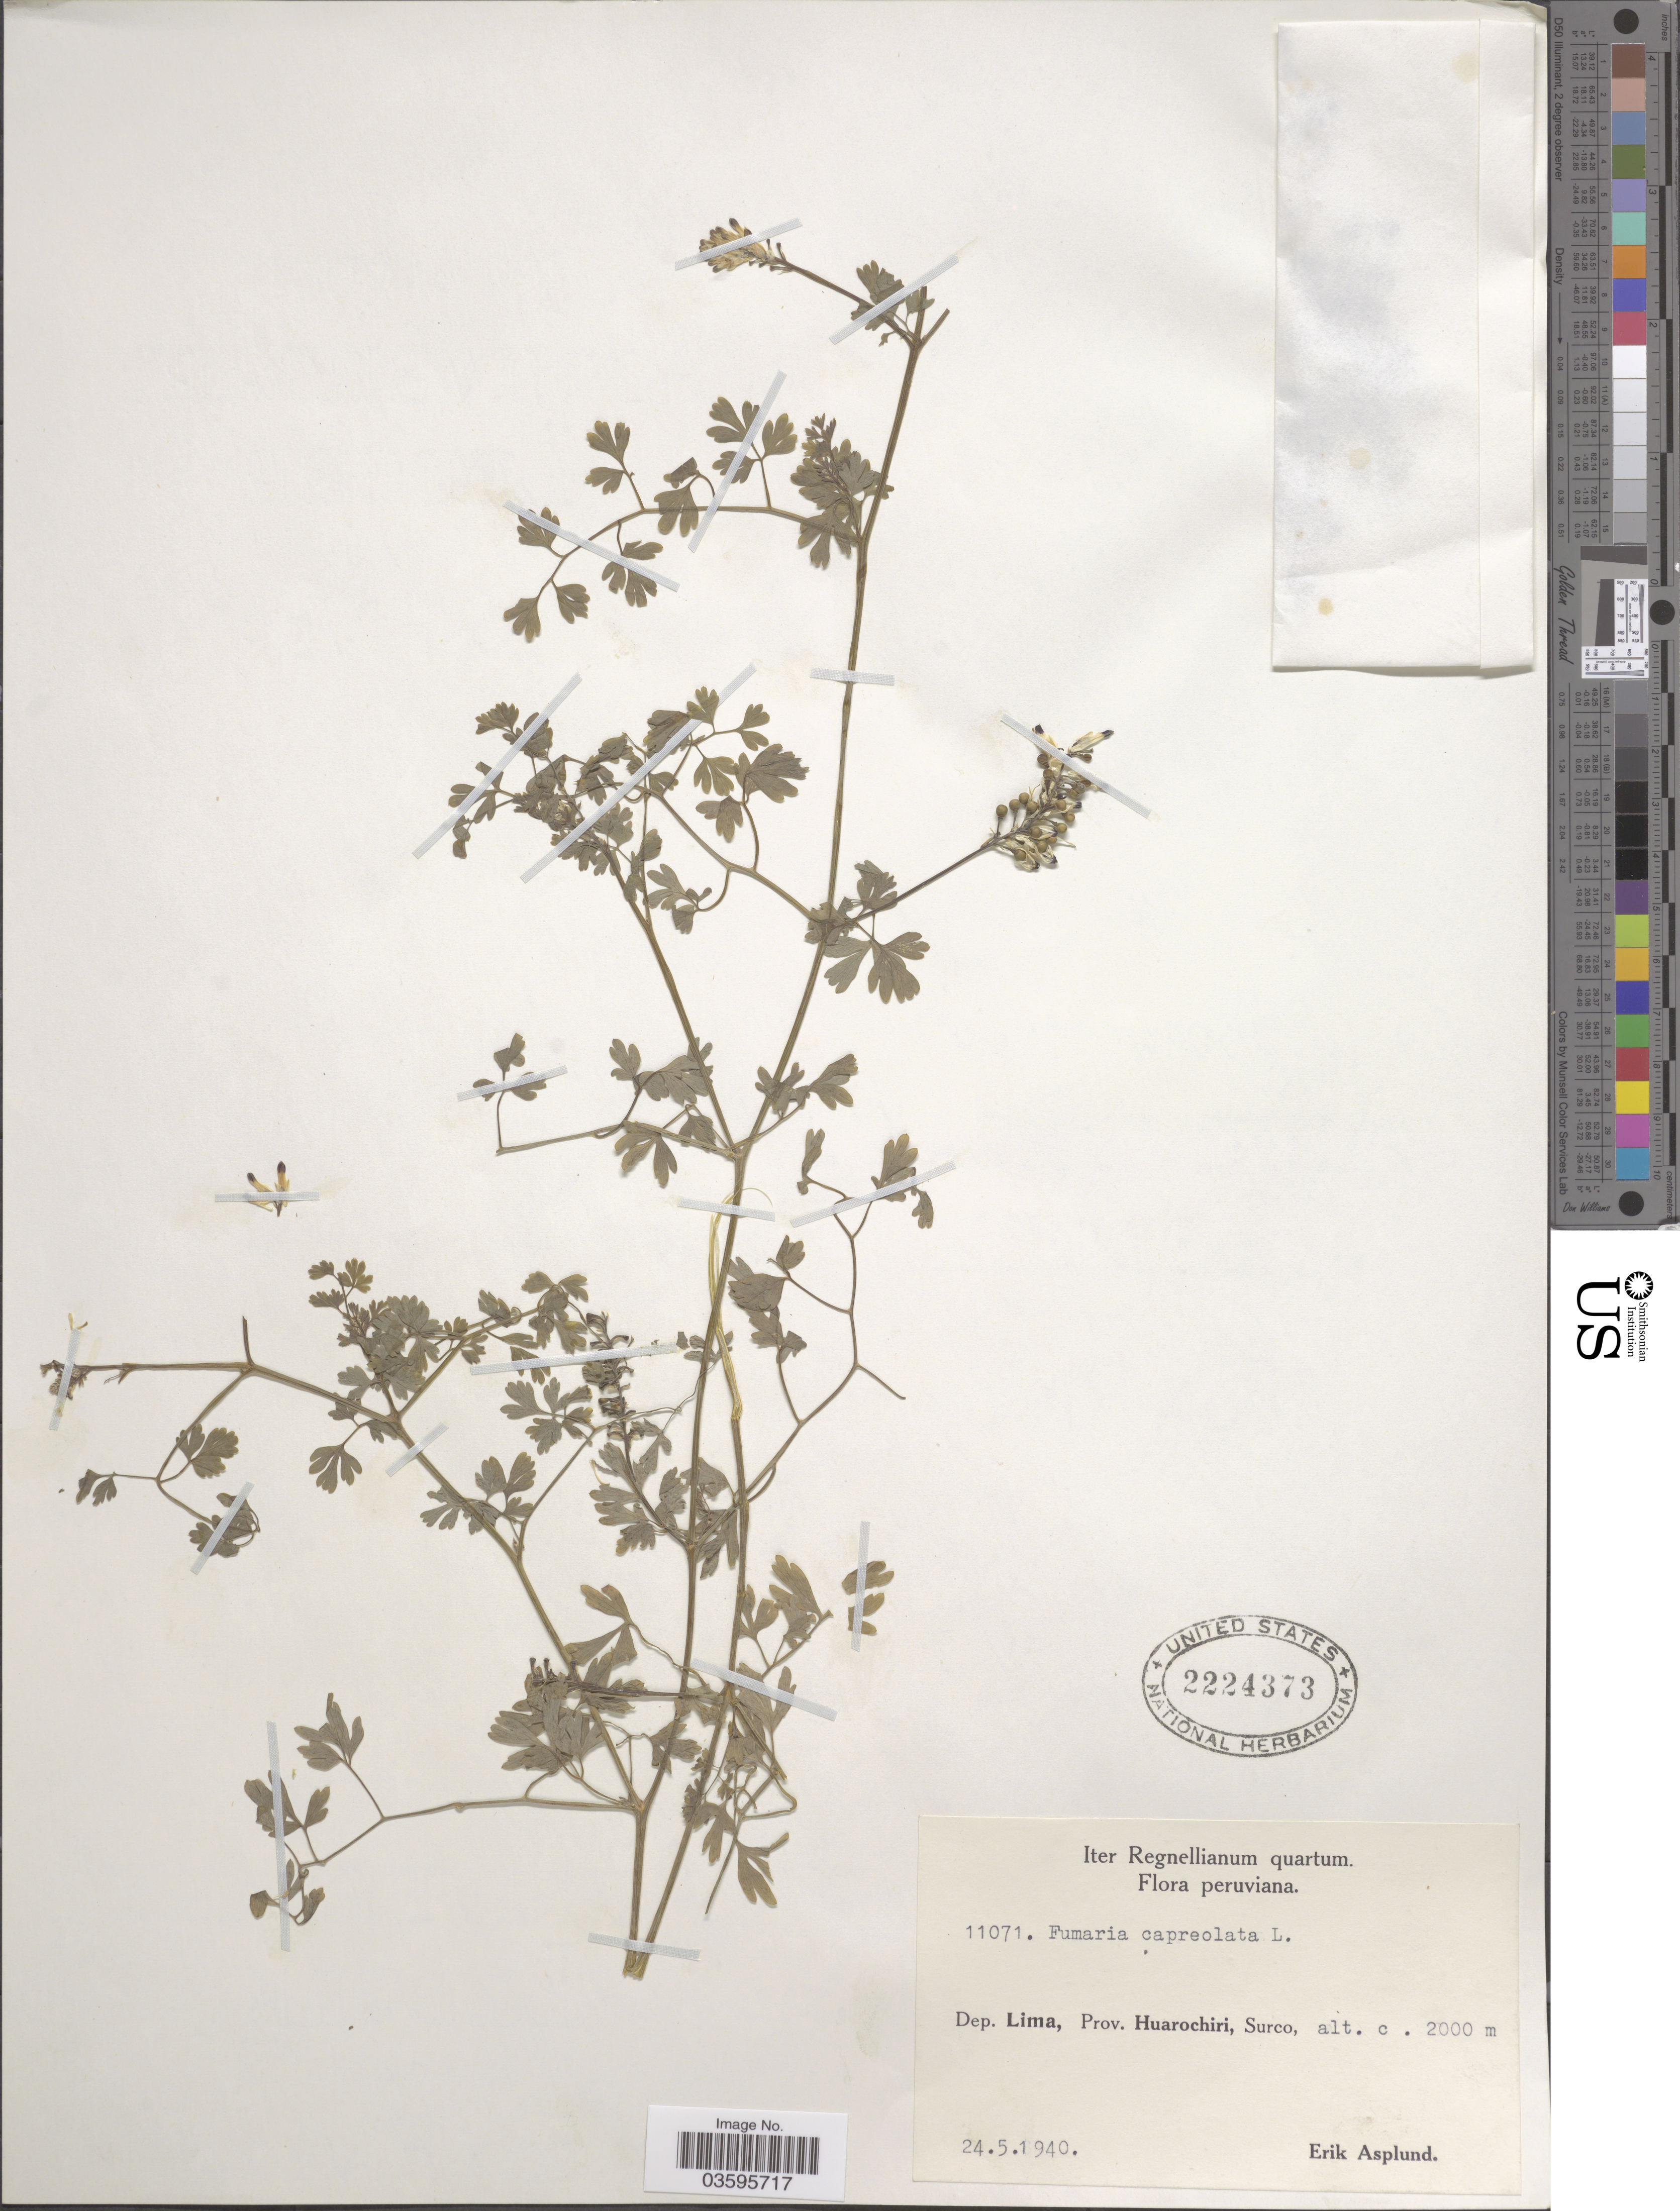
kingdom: Plantae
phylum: Tracheophyta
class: Magnoliopsida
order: Ranunculales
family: Papaveraceae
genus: Fumaria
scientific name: Fumaria capreolata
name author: L.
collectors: E. Asplund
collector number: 11071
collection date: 1940-05-24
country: Peru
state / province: Lima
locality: Dep. Lima, Prov. Huarochiri, Surco.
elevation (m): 2000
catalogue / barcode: US 2224373